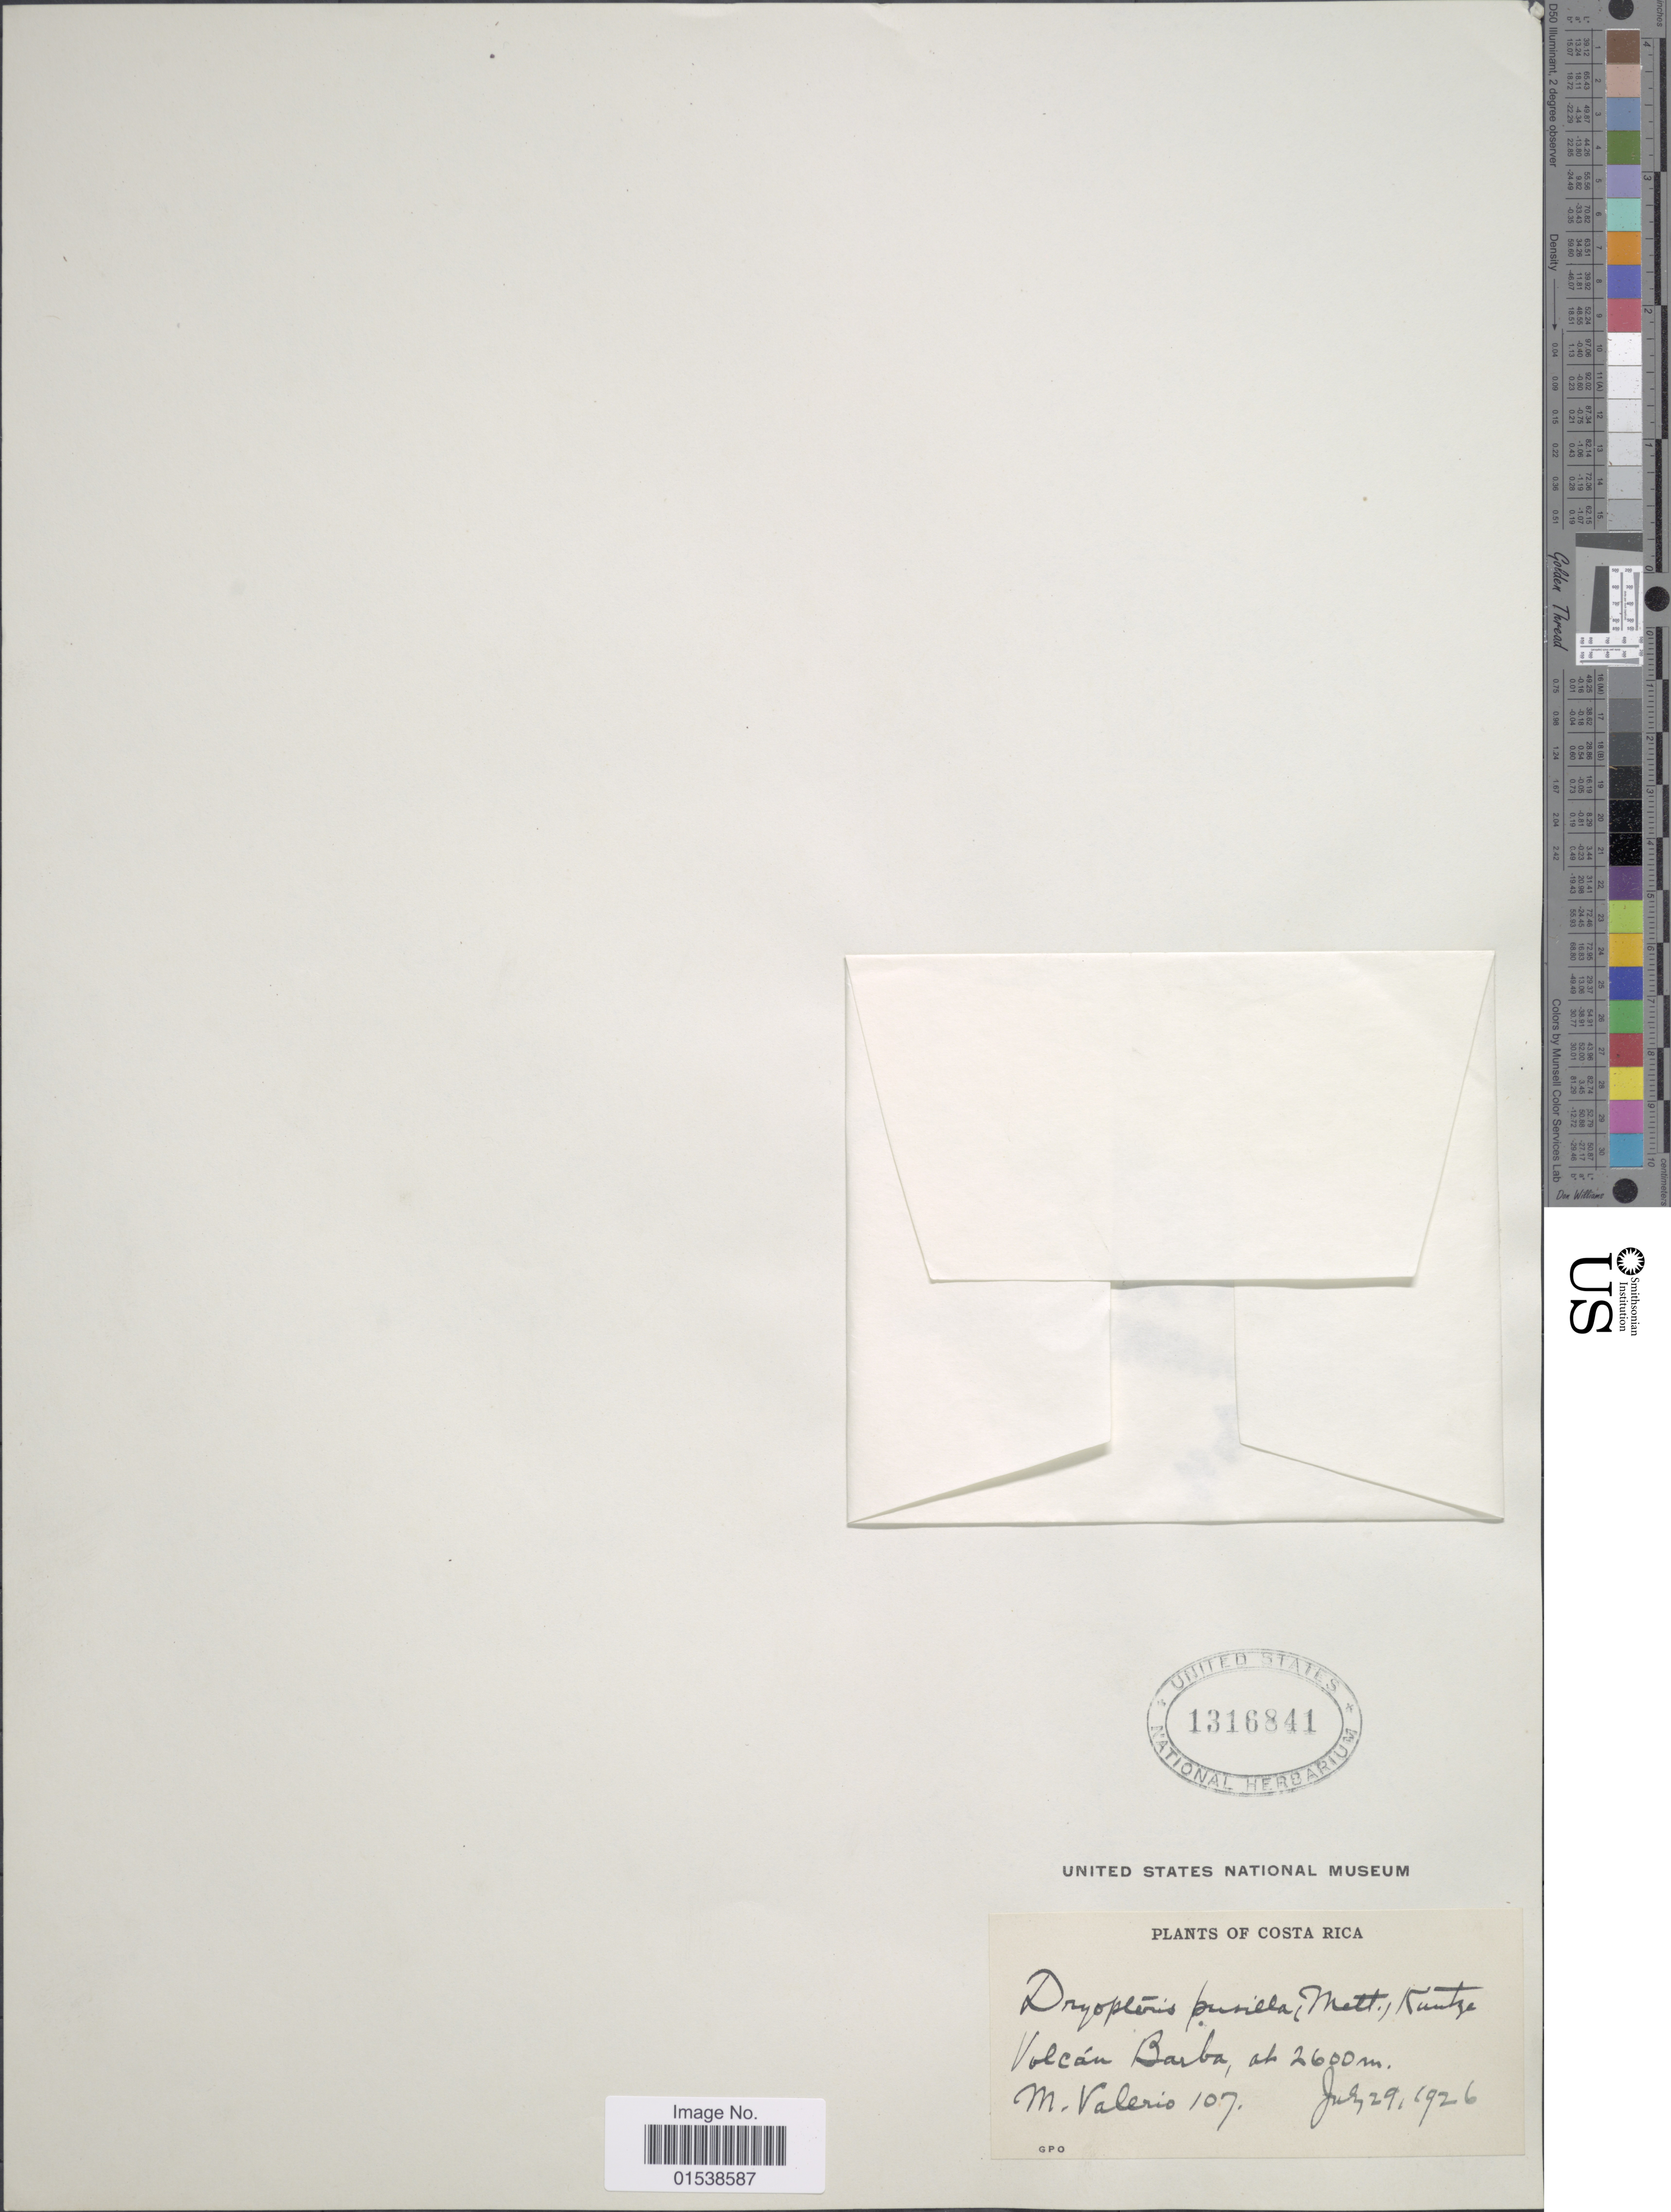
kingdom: Plantae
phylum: Tracheophyta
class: Polypodiopsida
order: Polypodiales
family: Thelypteridaceae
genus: Amauropelta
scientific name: Amauropelta pusilla (Mett.) comb. nov., ined 2015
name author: (Mett.)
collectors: M. Valerio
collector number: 107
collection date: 1926-07-29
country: Costa Rica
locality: Volcan Barva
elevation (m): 2600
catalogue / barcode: US 1316841